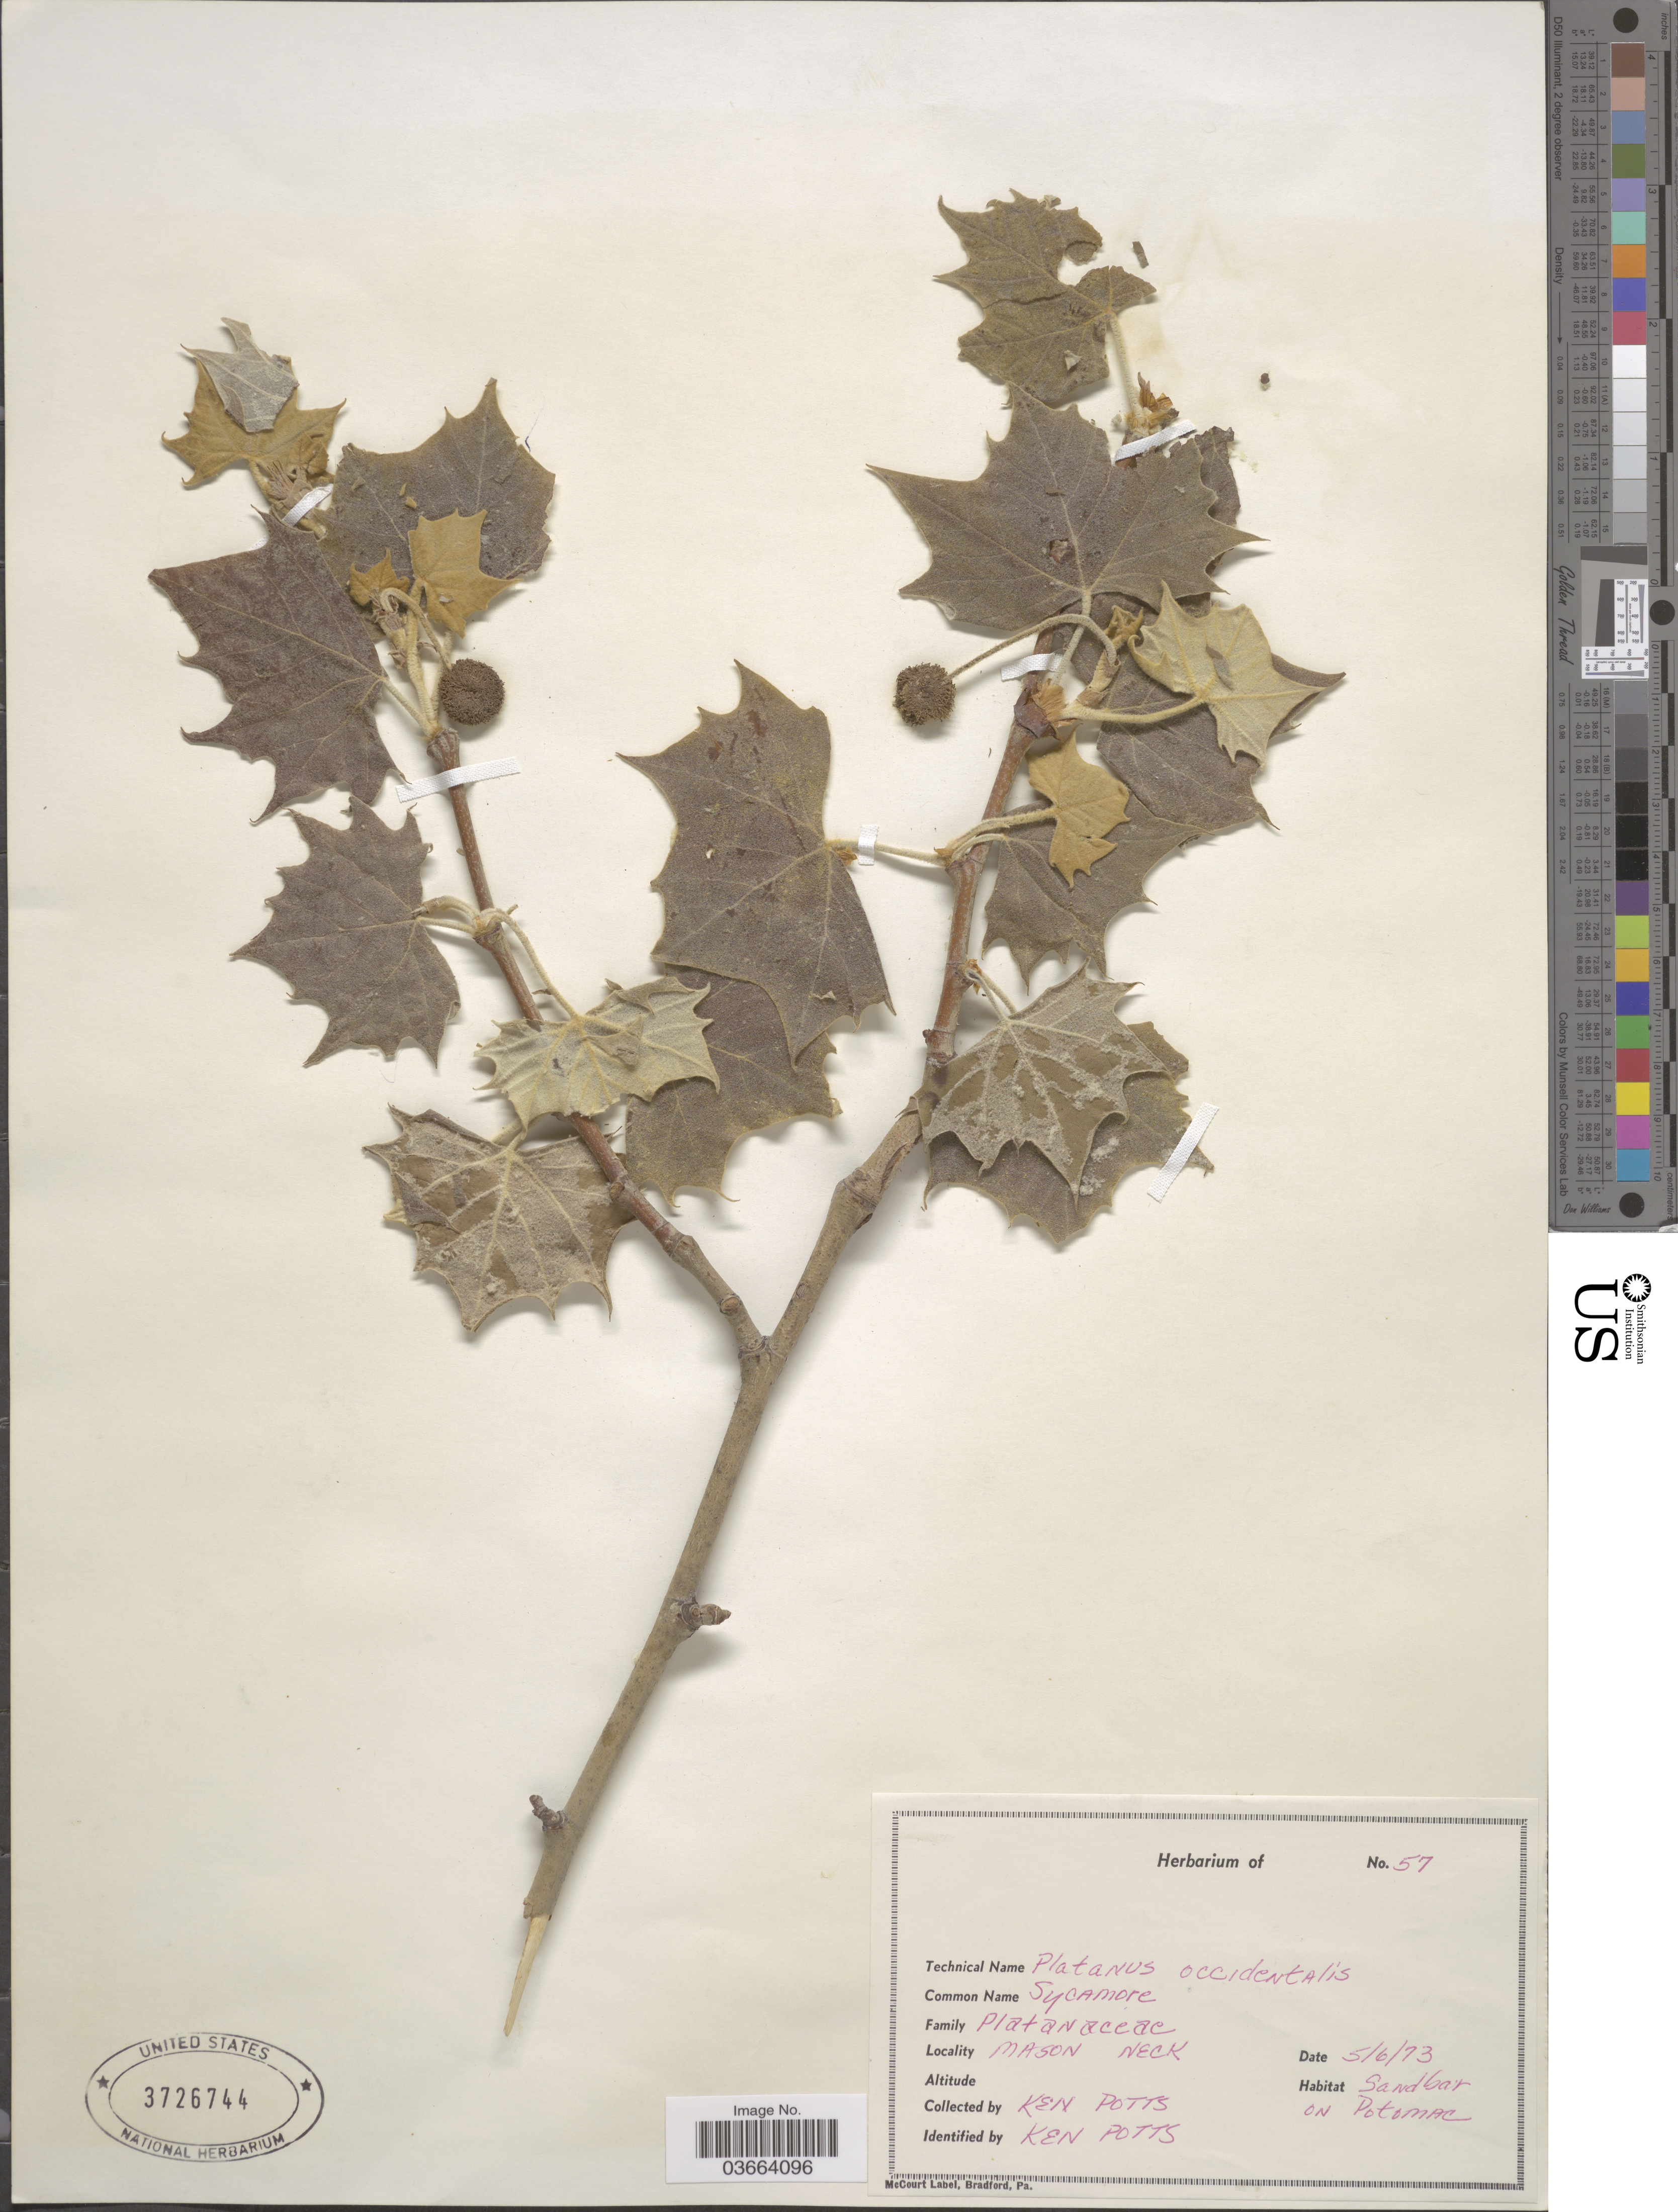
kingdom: Plantae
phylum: Tracheophyta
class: Magnoliopsida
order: Proteales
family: Platanaceae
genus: Platanus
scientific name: Platanus occidentalis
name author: L.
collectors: K. Potts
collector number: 57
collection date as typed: Transcribed d/m/y: 6/5/73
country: United States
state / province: Virginia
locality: Mason Neck. Sandbar on Potomac.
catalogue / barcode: US 3726744